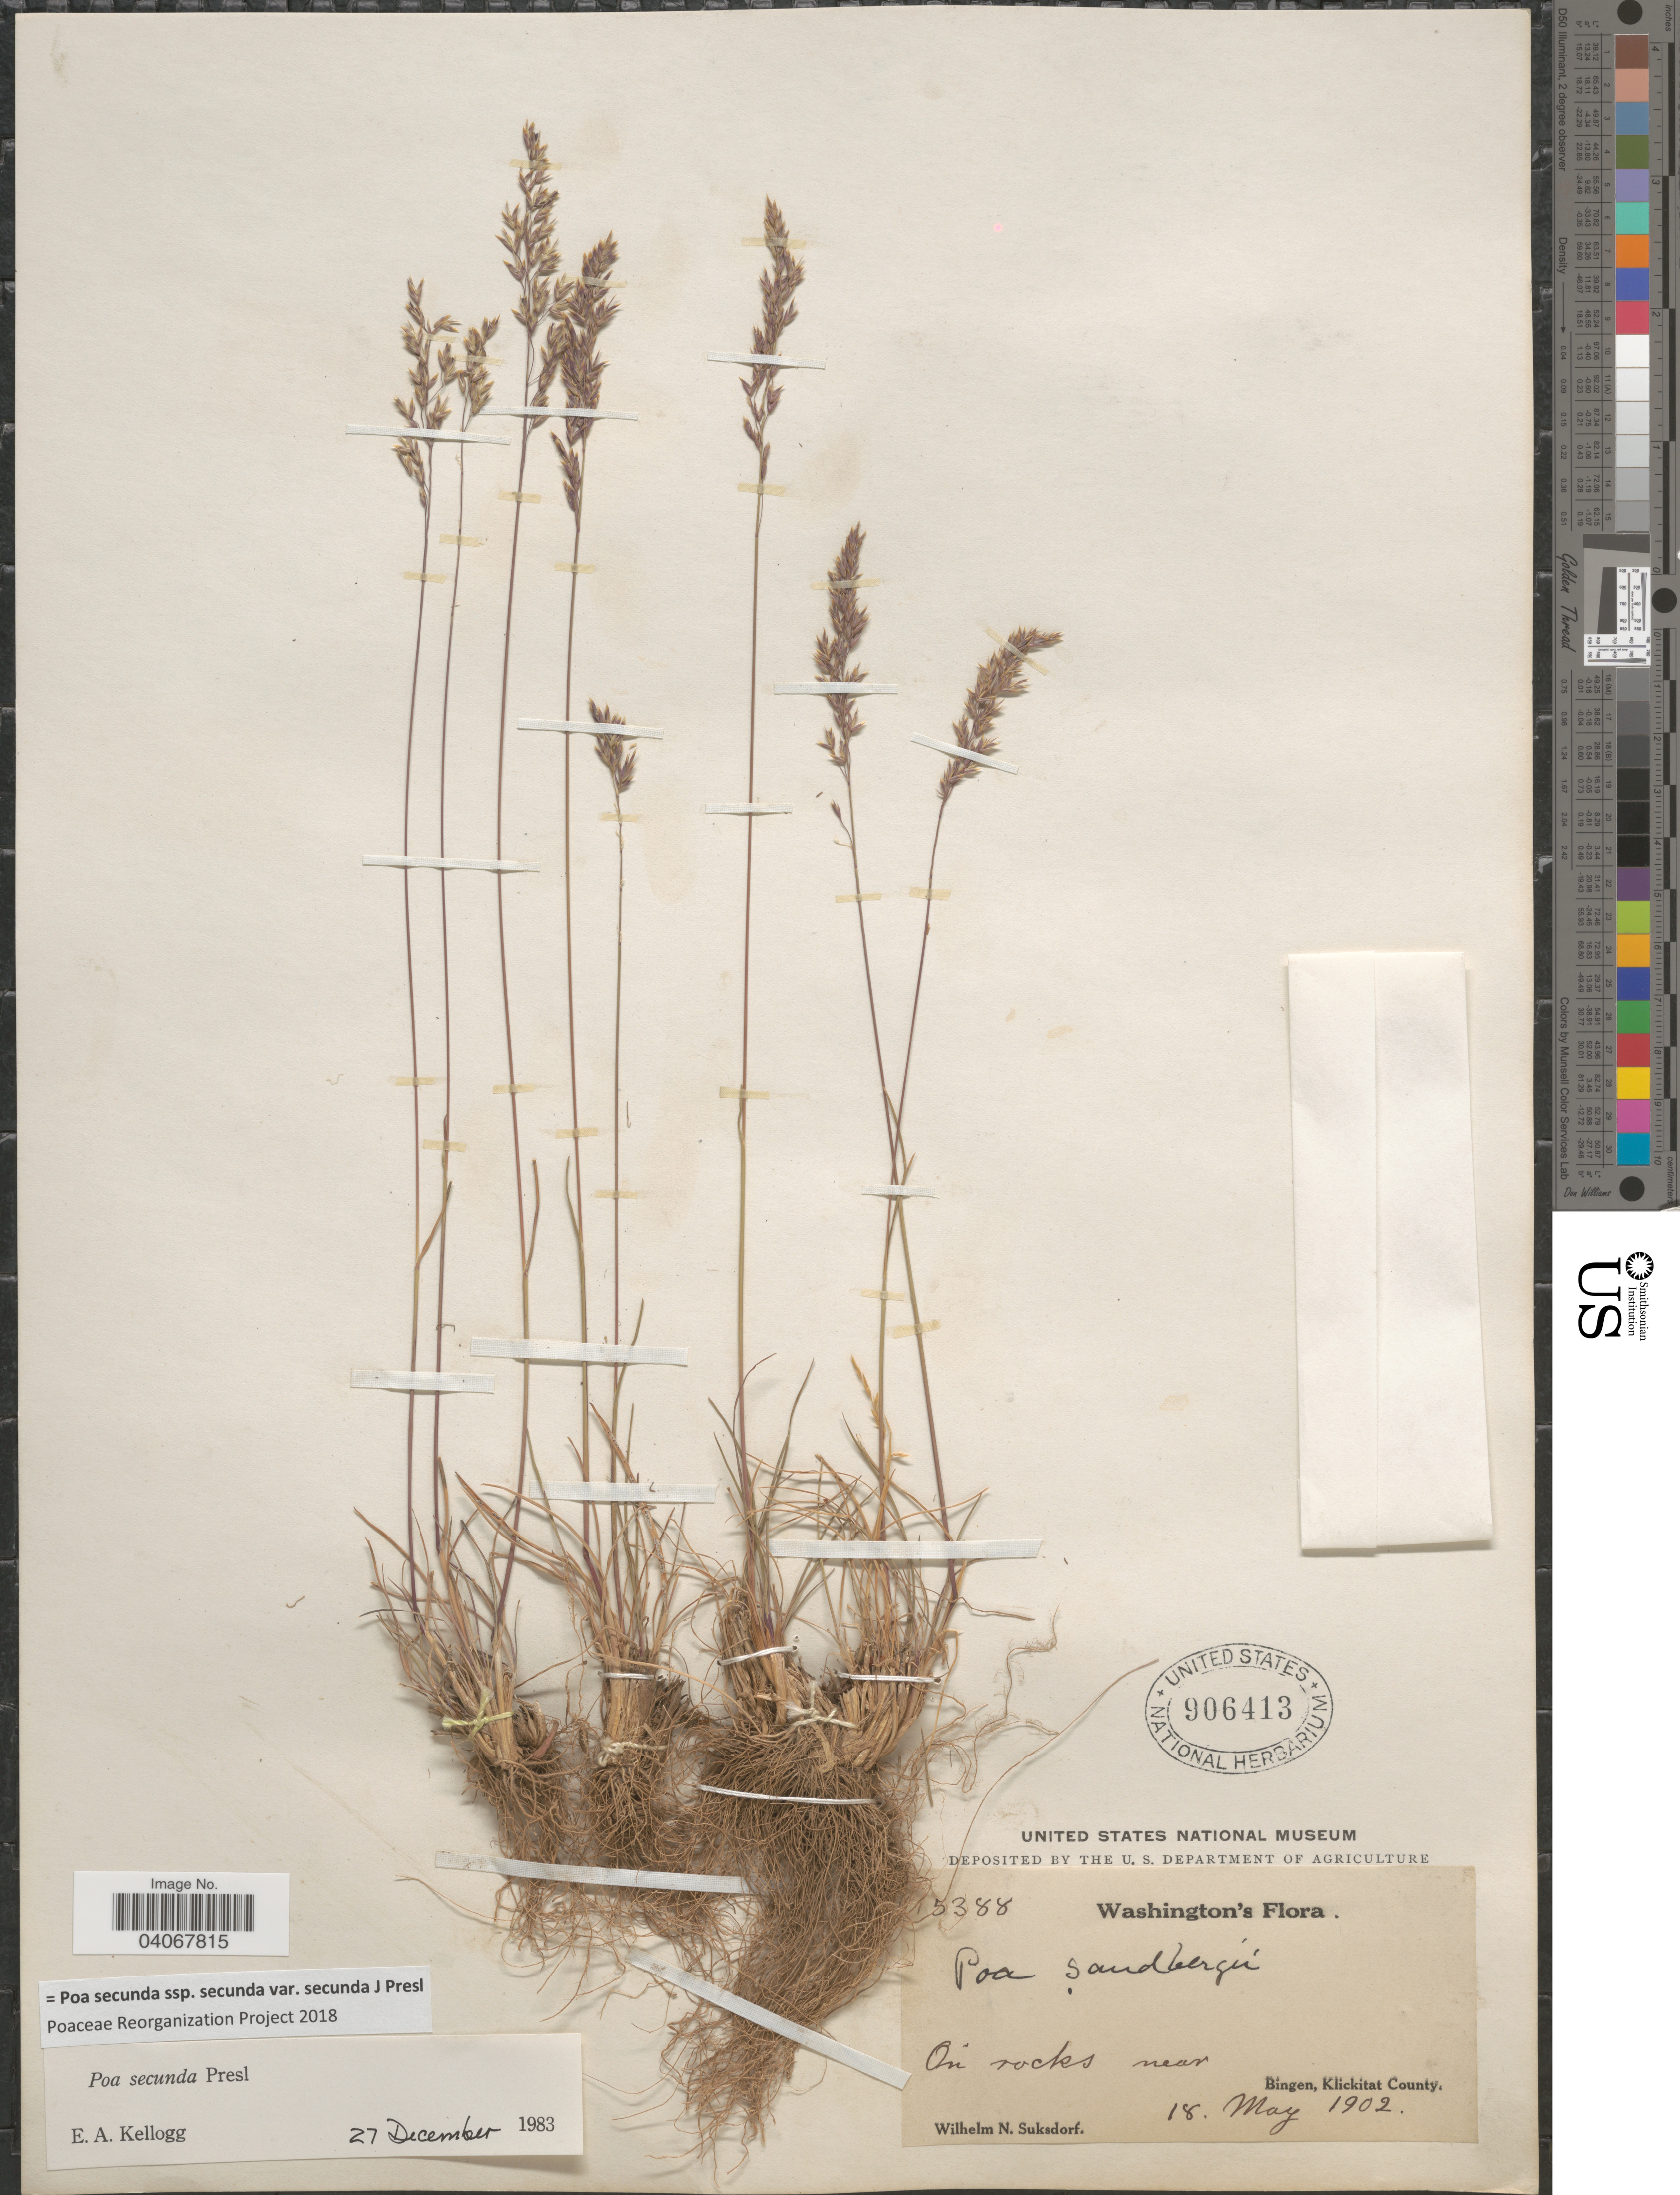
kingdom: Plantae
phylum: Tracheophyta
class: Liliopsida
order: Poales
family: Poaceae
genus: Poa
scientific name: Poa secunda subsp. secunda var. secunda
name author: J. Presl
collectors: W. N. Suksdorf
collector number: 5388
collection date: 1902-05-18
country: United States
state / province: Washington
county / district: Klickitat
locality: On rocks near Bingen, Klickitat County.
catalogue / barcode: US 906413